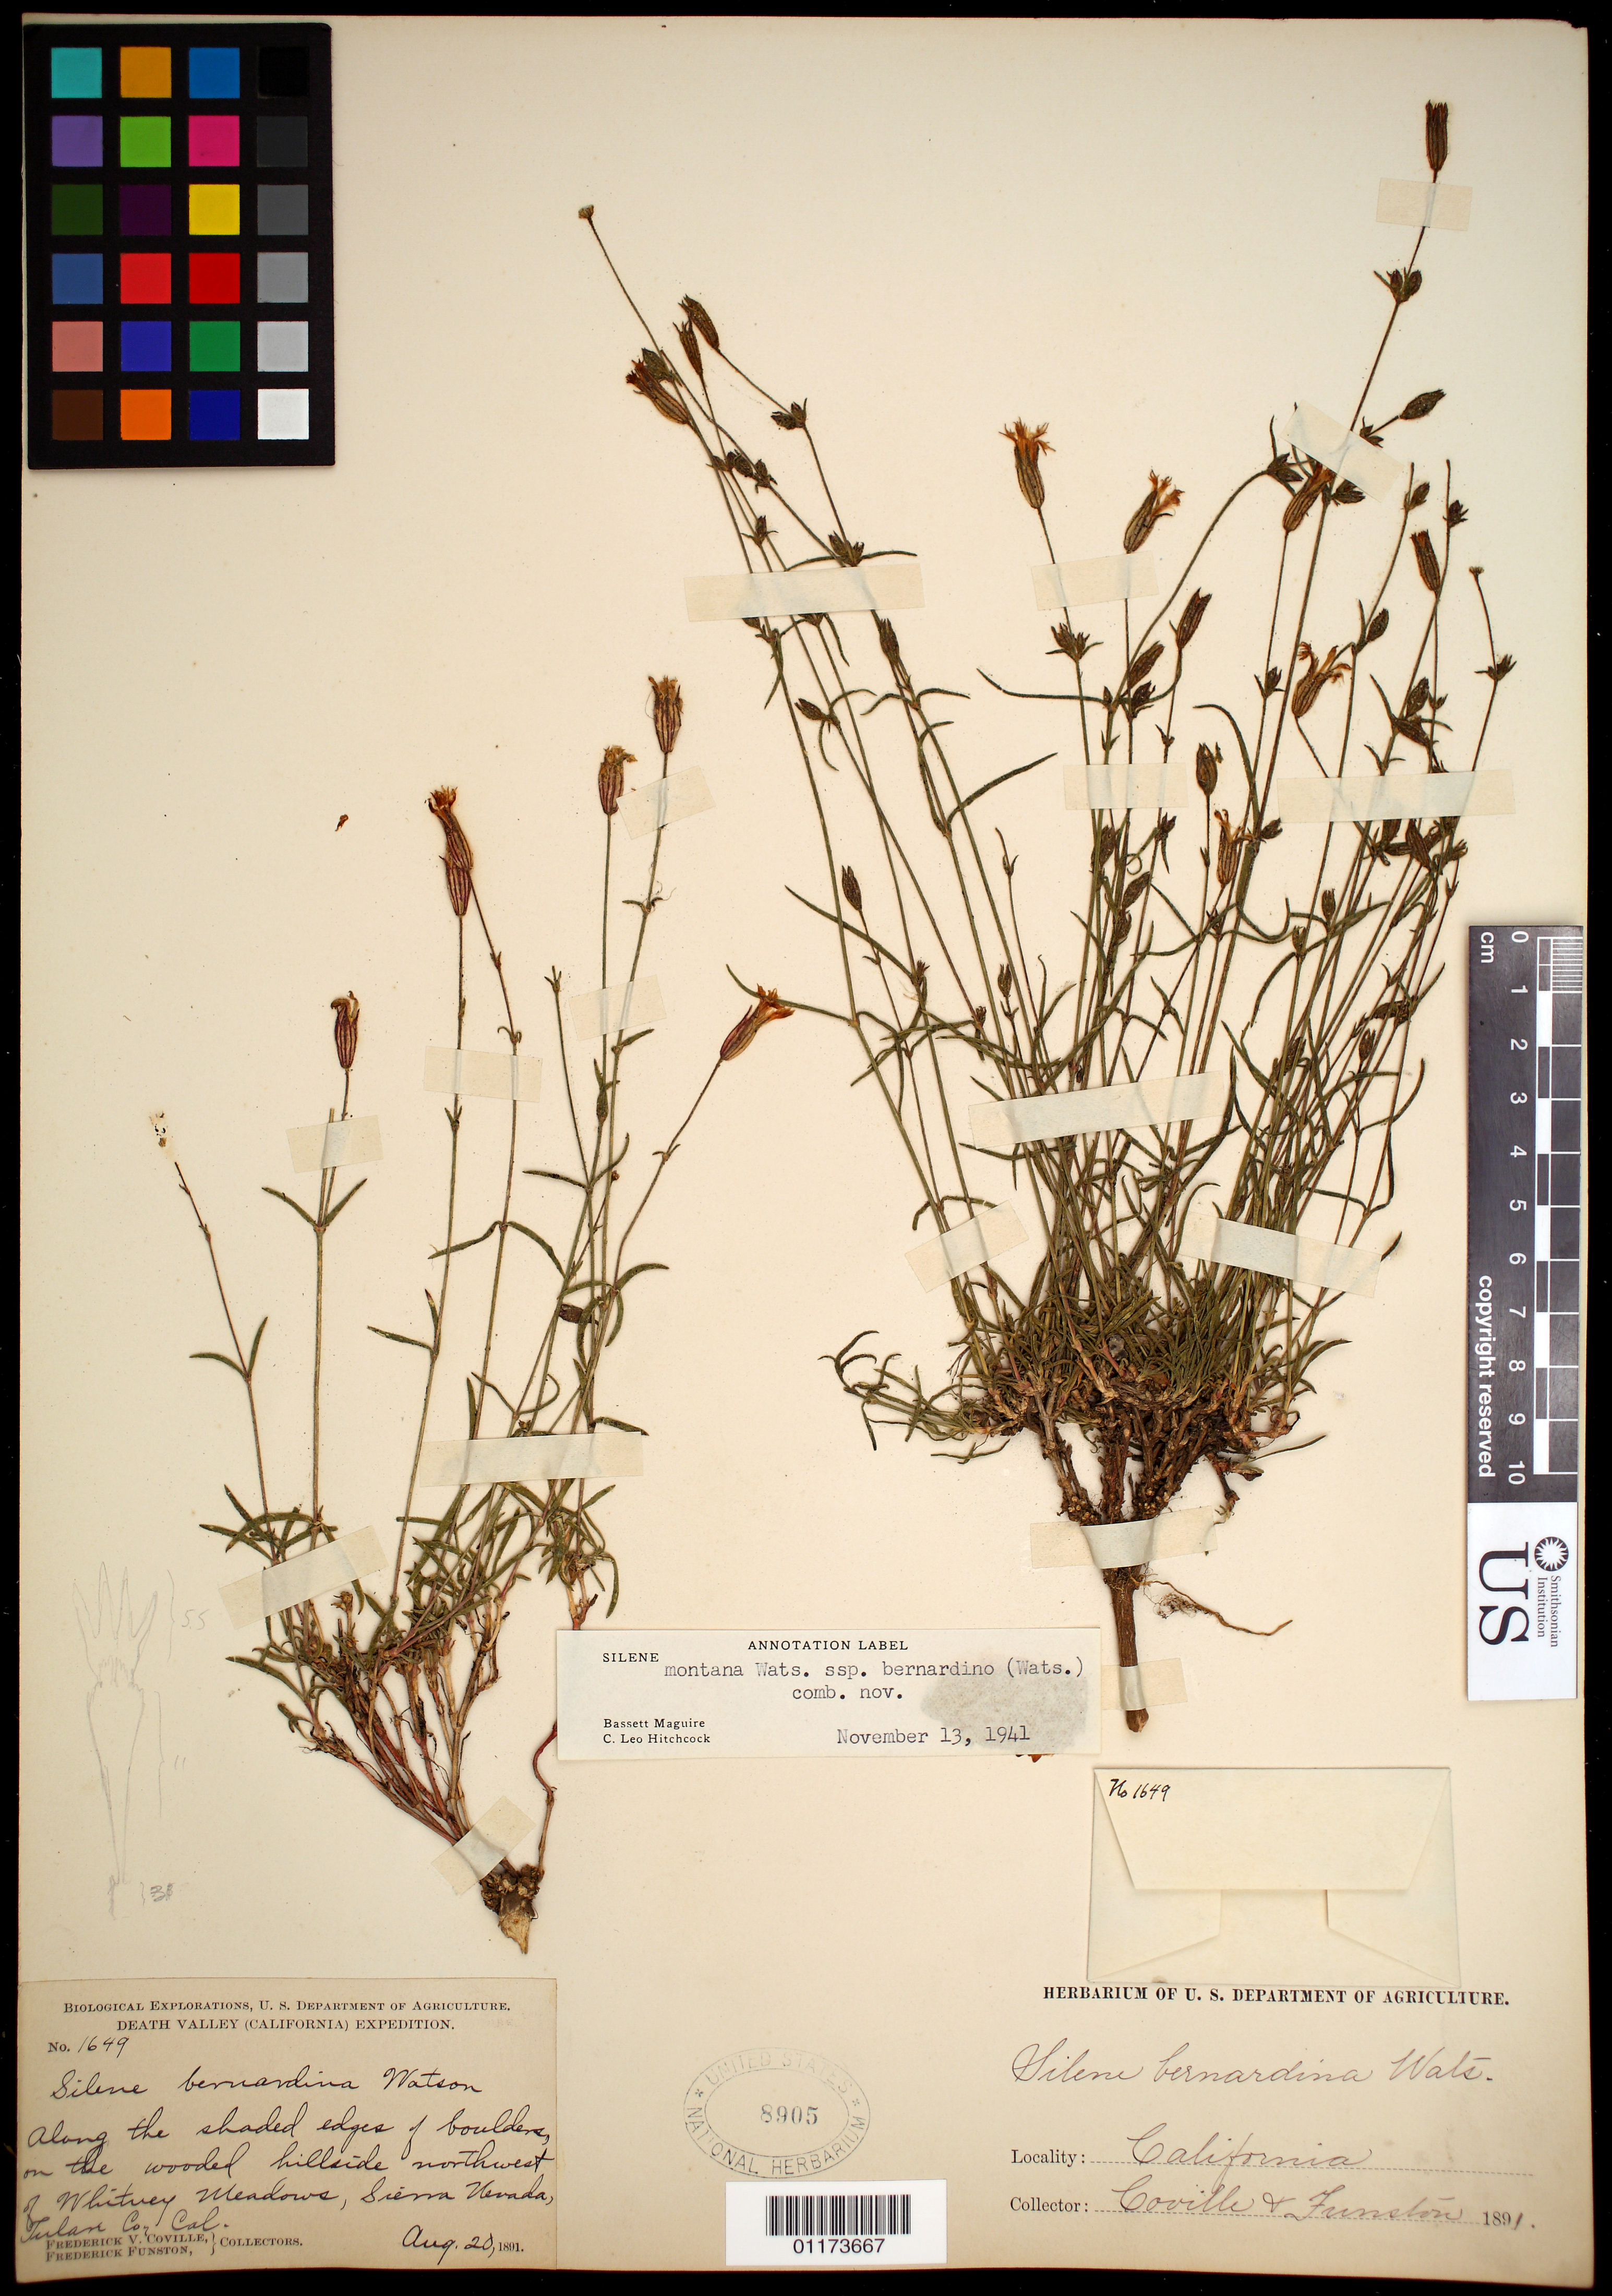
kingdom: Plantae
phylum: Tracheophyta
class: Magnoliopsida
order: Caryophyllales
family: Caryophyllaceae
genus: Silene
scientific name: Silene montana subsp. bernardina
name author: (S. Watson) C.L. Hitchc. & Maguire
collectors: F. V. Coville & F. Funston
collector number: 1649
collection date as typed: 20 Aug 1891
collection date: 1891-08-20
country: United States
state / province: California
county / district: Tulare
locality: On the wooded hillside northwest of Whitney meadows, Sierra Nevada..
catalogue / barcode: US 8905